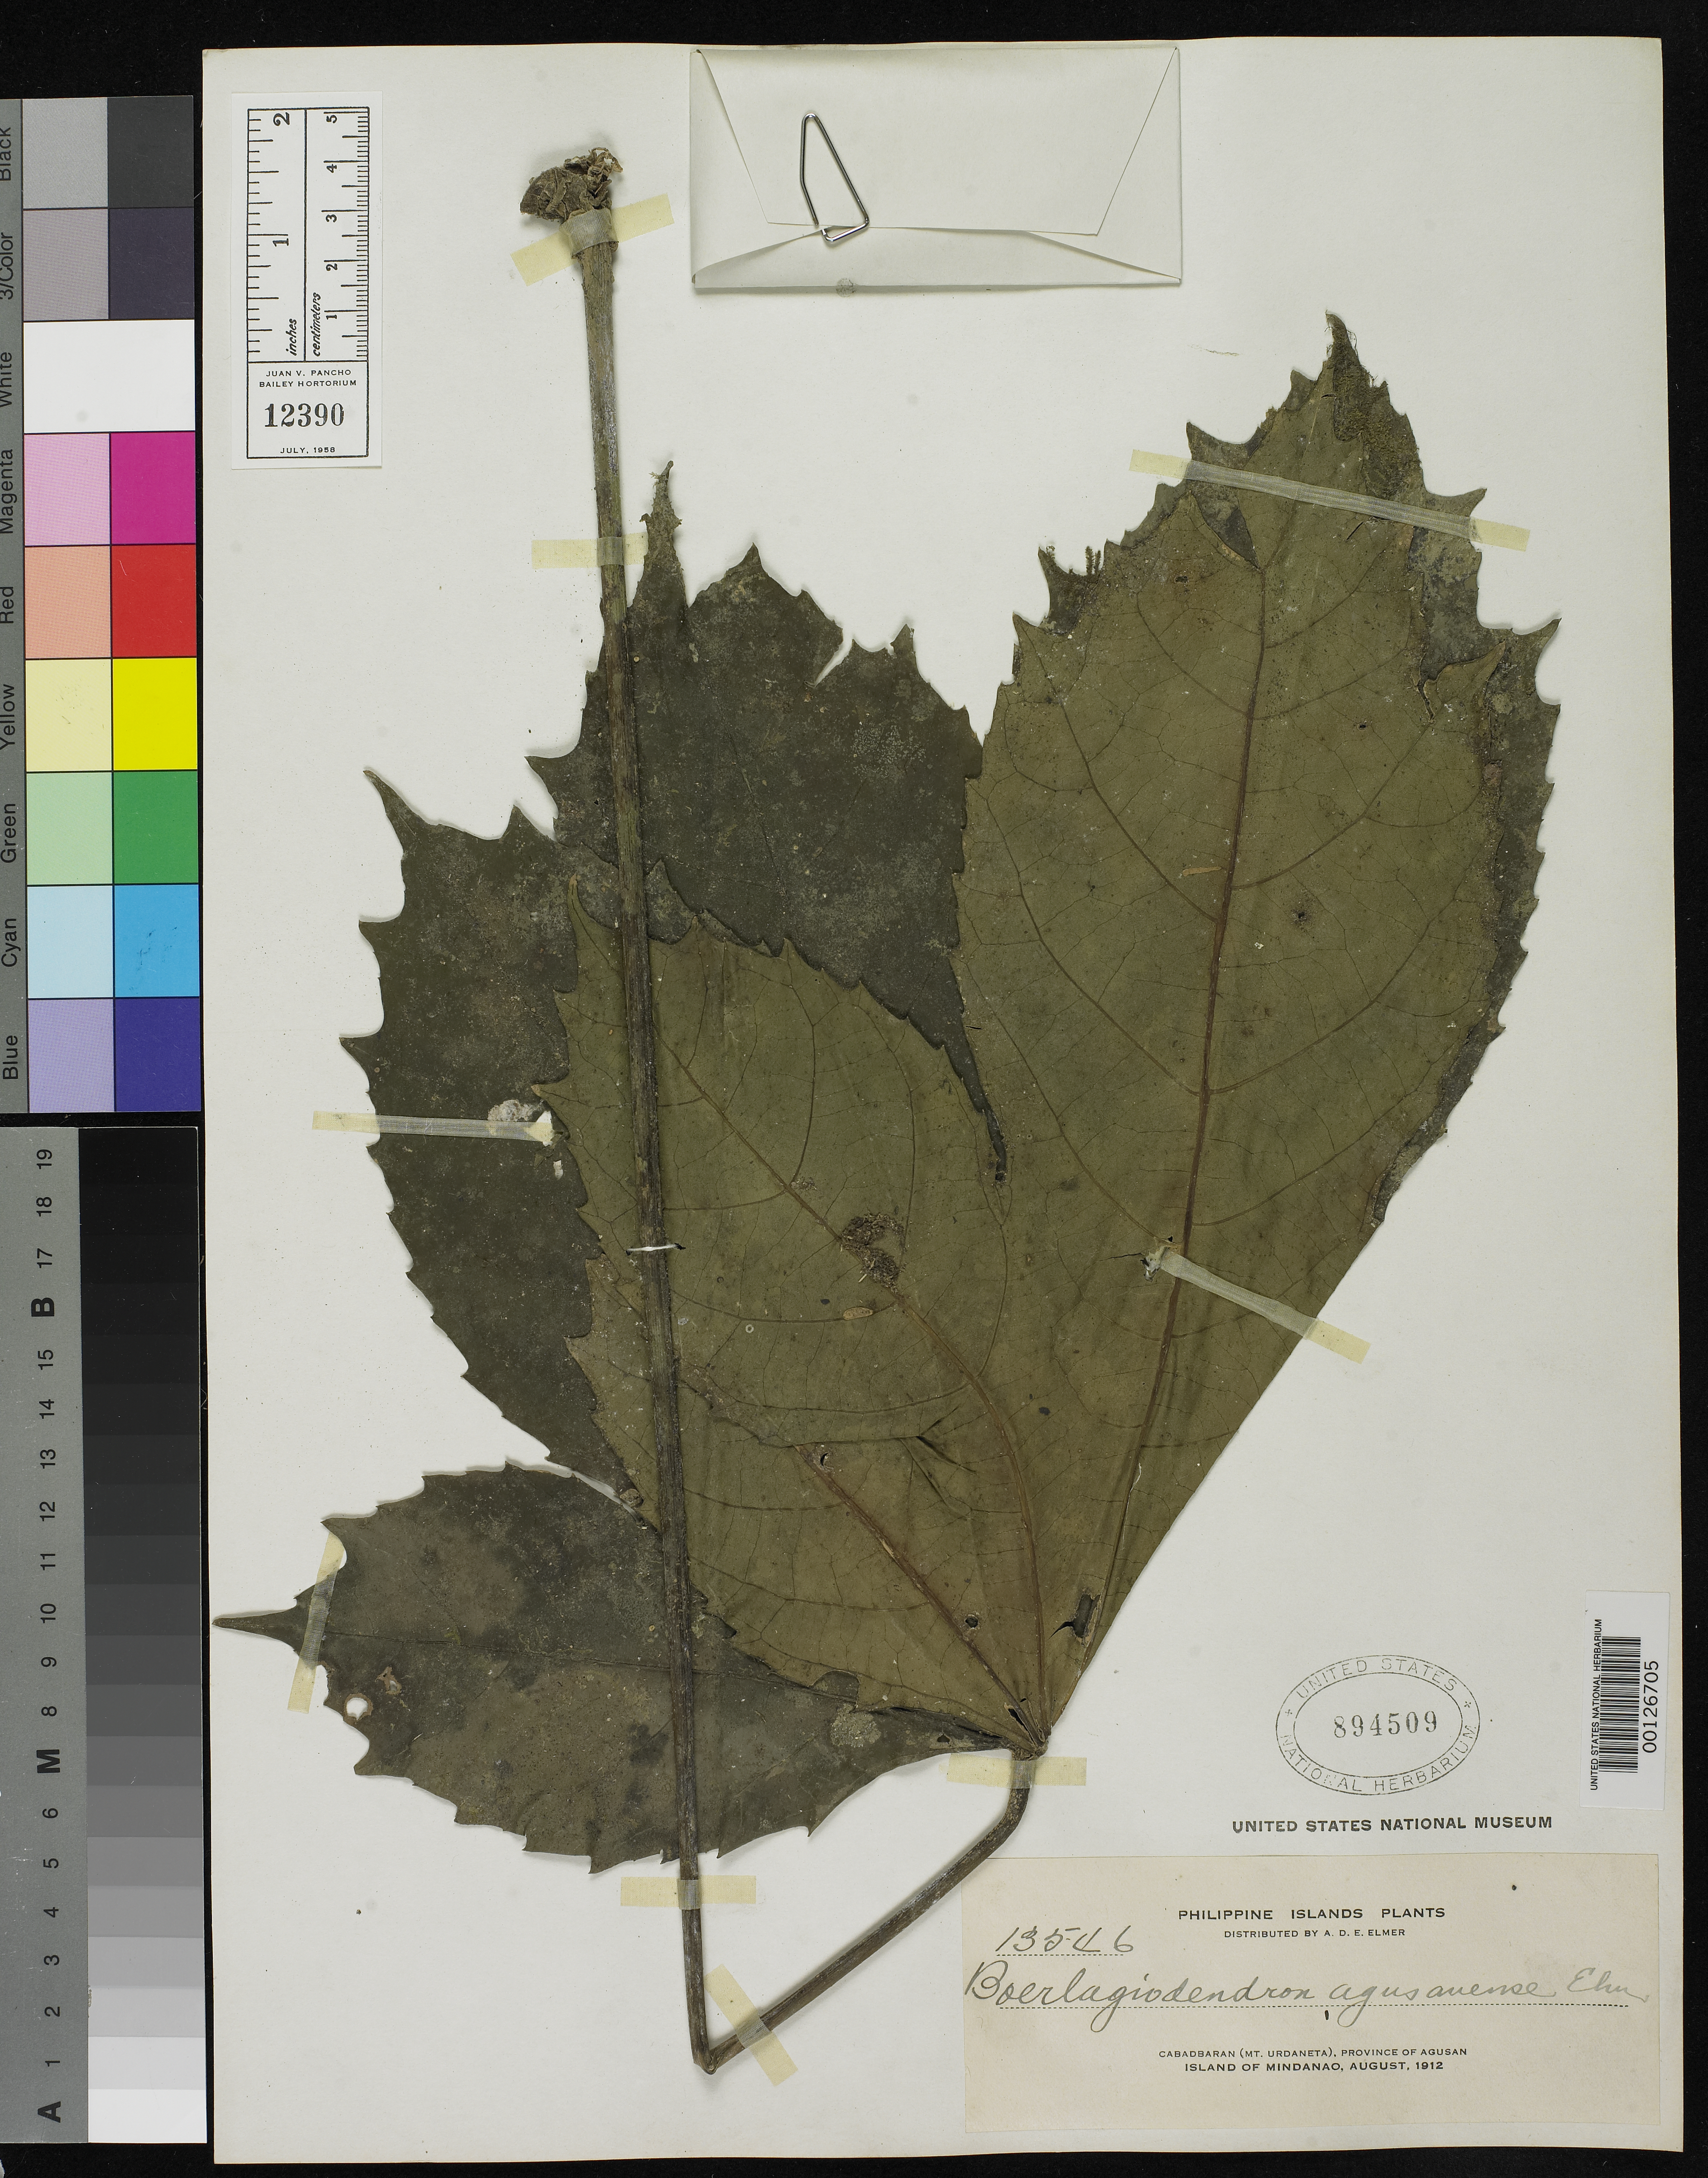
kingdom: Plantae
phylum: Tracheophyta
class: Magnoliopsida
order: Apiales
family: Araliaceae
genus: Boerlagiodendron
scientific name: Boerlagiodendron agusanense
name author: Elmer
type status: Isotype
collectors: A. D. E. Elmer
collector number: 13546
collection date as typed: Aug 1912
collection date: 1912-08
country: Philippines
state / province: Caraga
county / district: Agusan del Norte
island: Mindanao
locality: Cabadbaran (Mt. Urdaneta), Province of Agusan, Island of Mindanao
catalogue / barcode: US 894509